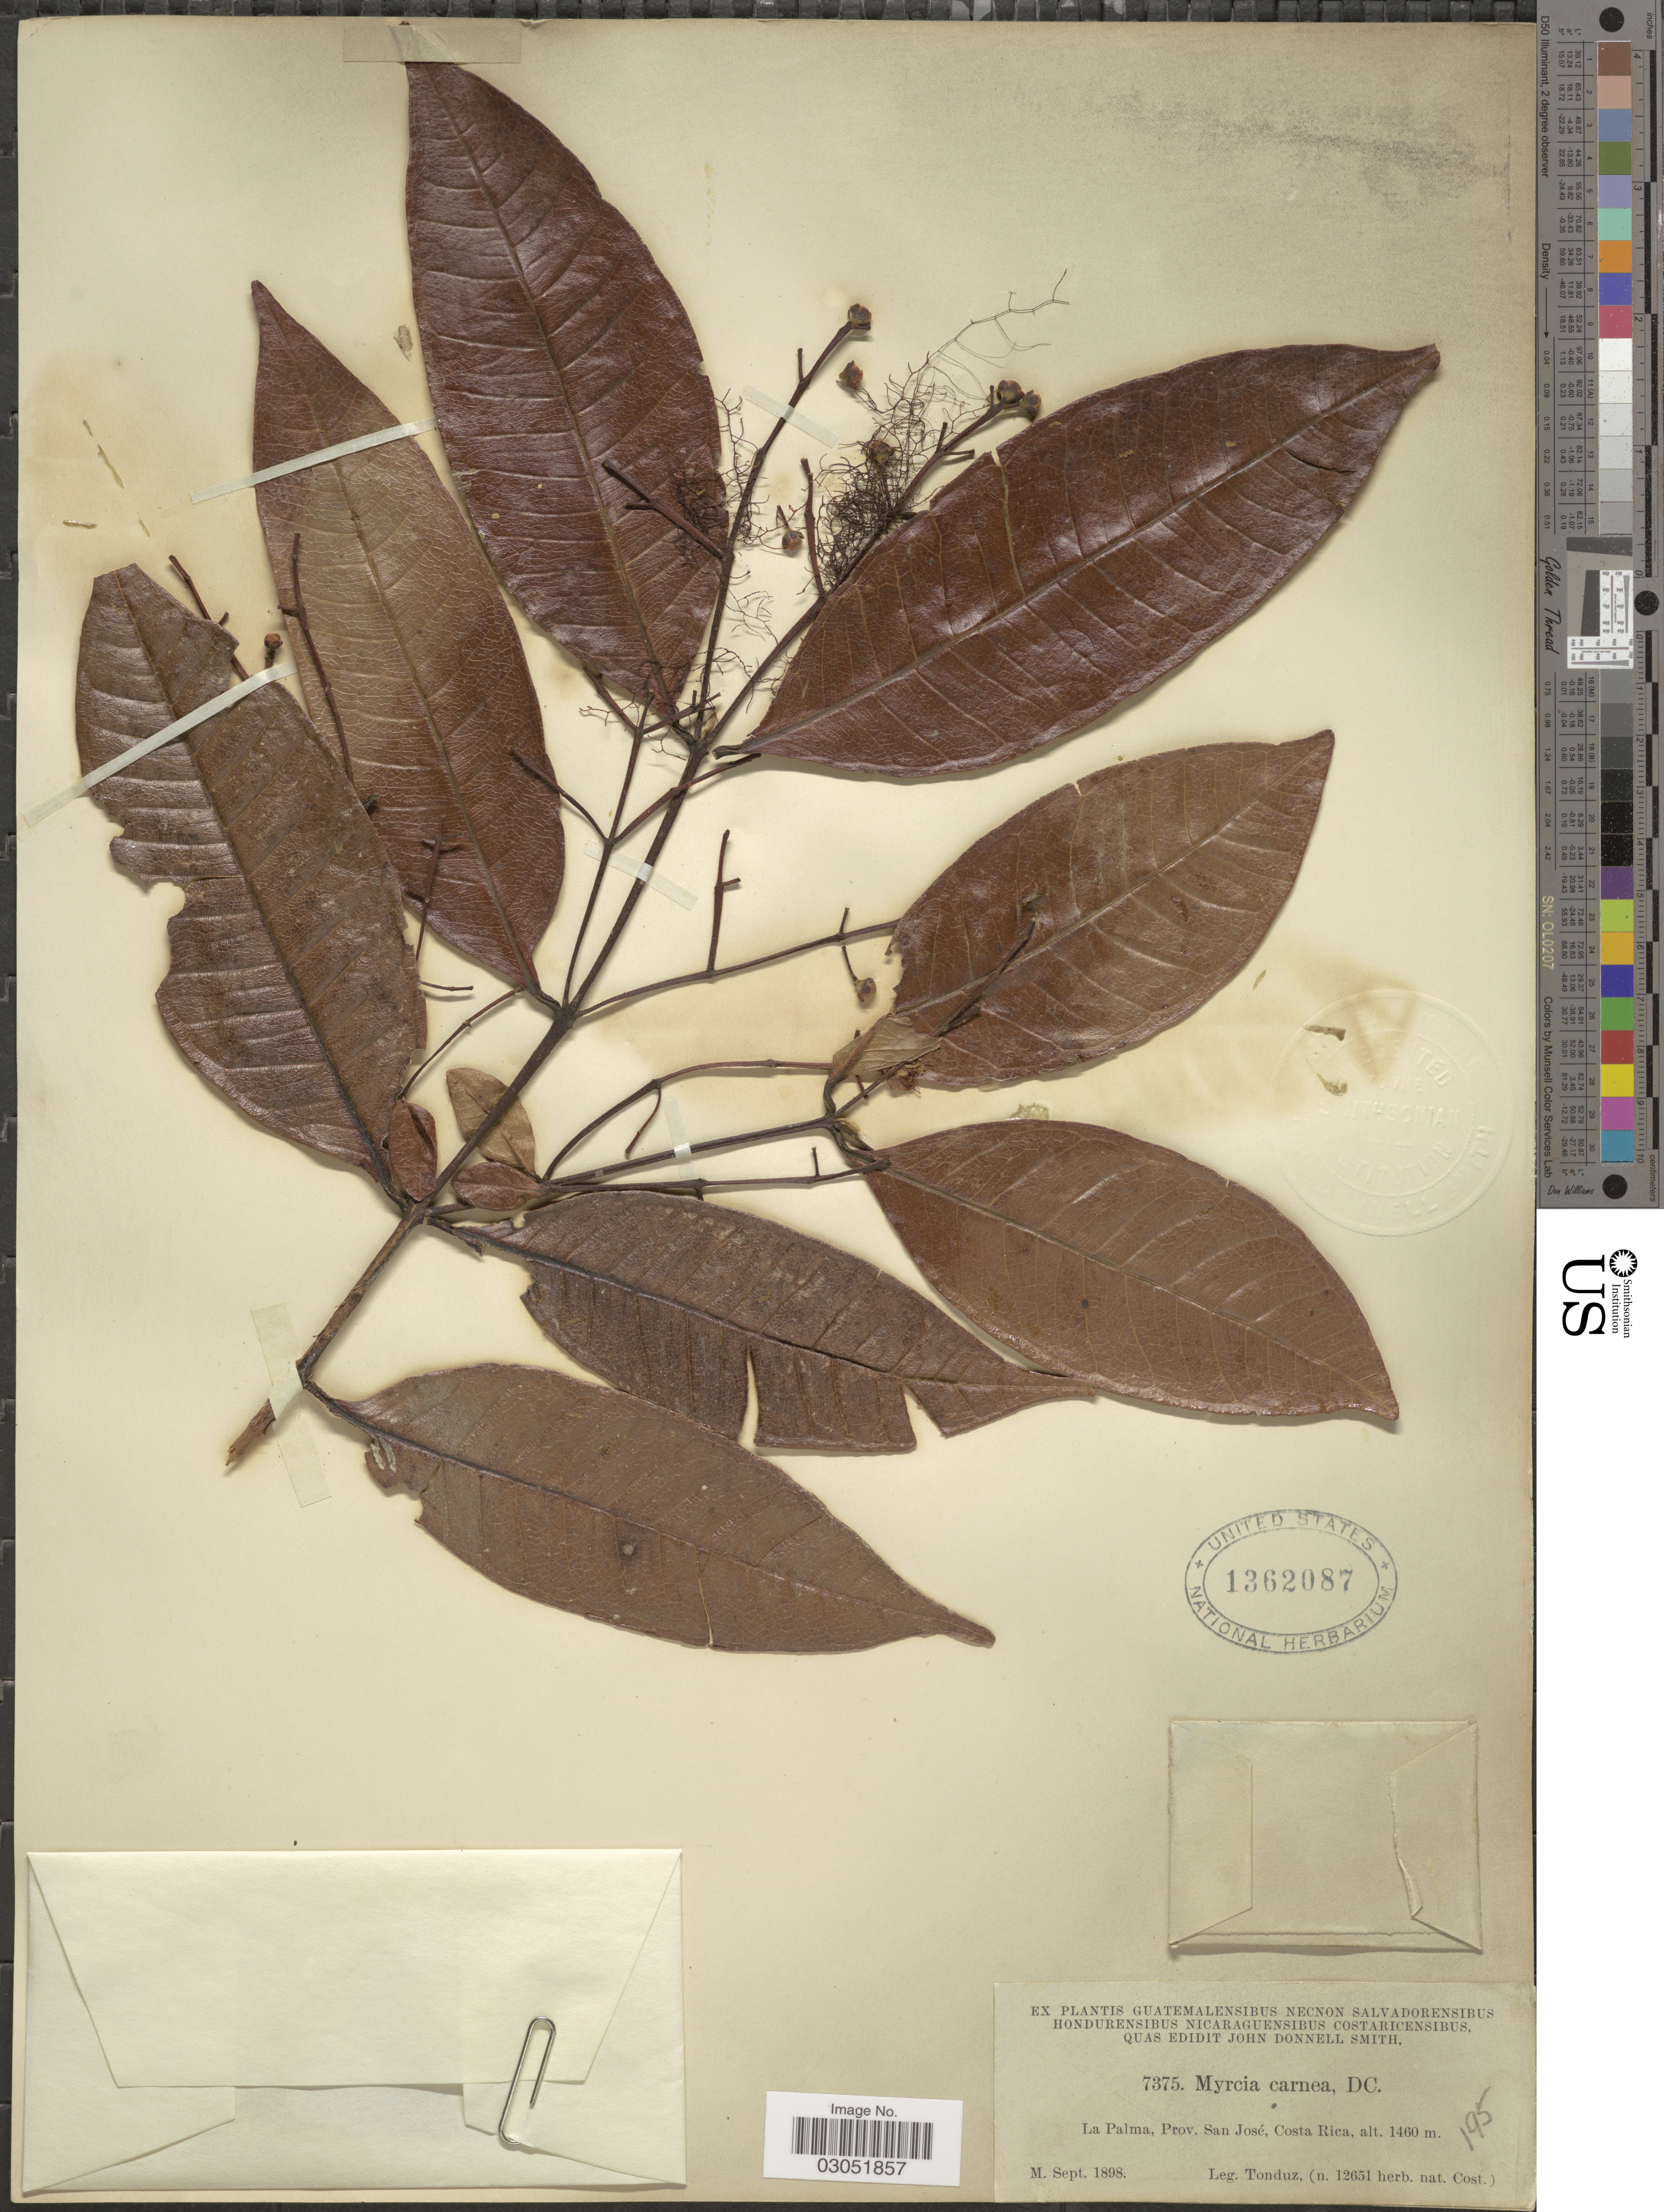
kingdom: Plantae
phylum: Tracheophyta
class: Magnoliopsida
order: Myrtales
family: Myrtaceae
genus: Myrcia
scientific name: Myrcia carnea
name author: (G. Mey.) DC.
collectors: Tonduz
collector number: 7375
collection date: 1898-09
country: Costa Rica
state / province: San José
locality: La Palma.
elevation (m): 1460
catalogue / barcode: US 1362087